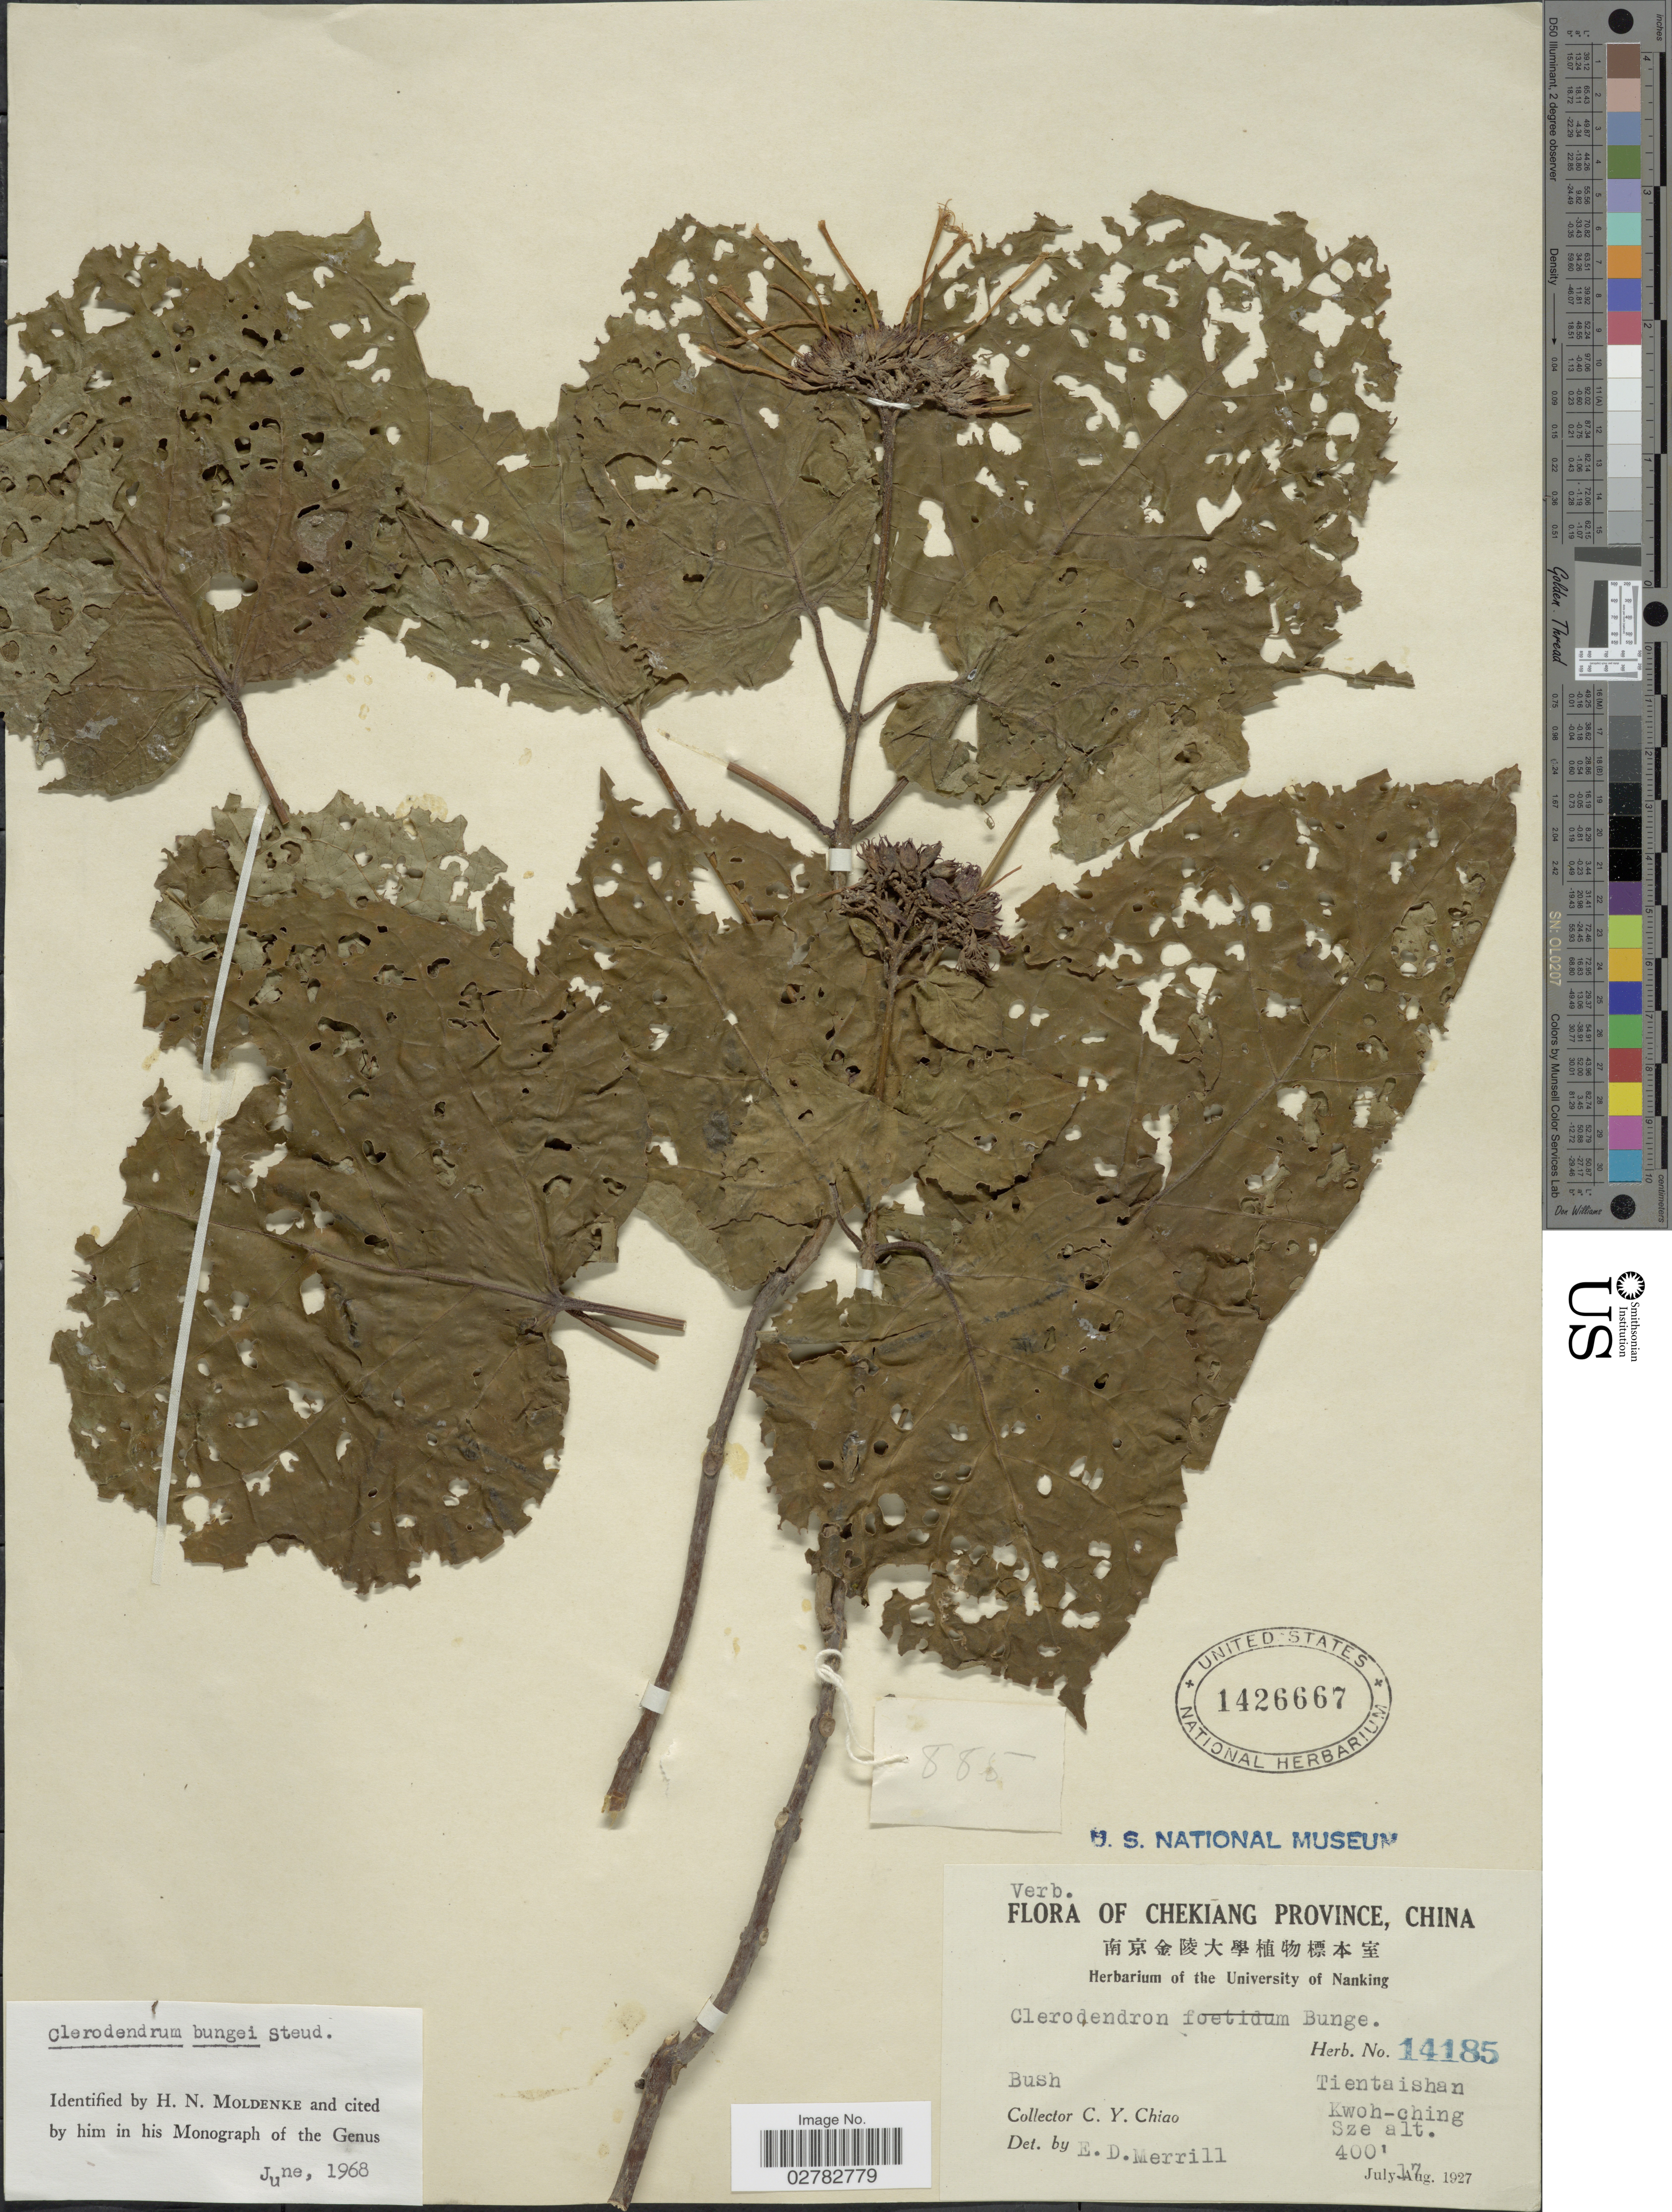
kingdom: Plantae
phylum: Tracheophyta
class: Magnoliopsida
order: Lamiales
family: Lamiaceae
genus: Clerodendrum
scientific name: Clerodendrum bungei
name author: Steud.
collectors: C. Y. Chiao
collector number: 14185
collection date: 1927-07-17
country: China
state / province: Zhejiang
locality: Chekiang Province. Tientaishan. Kwoh-ching Sze.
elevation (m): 122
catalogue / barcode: US 1426667